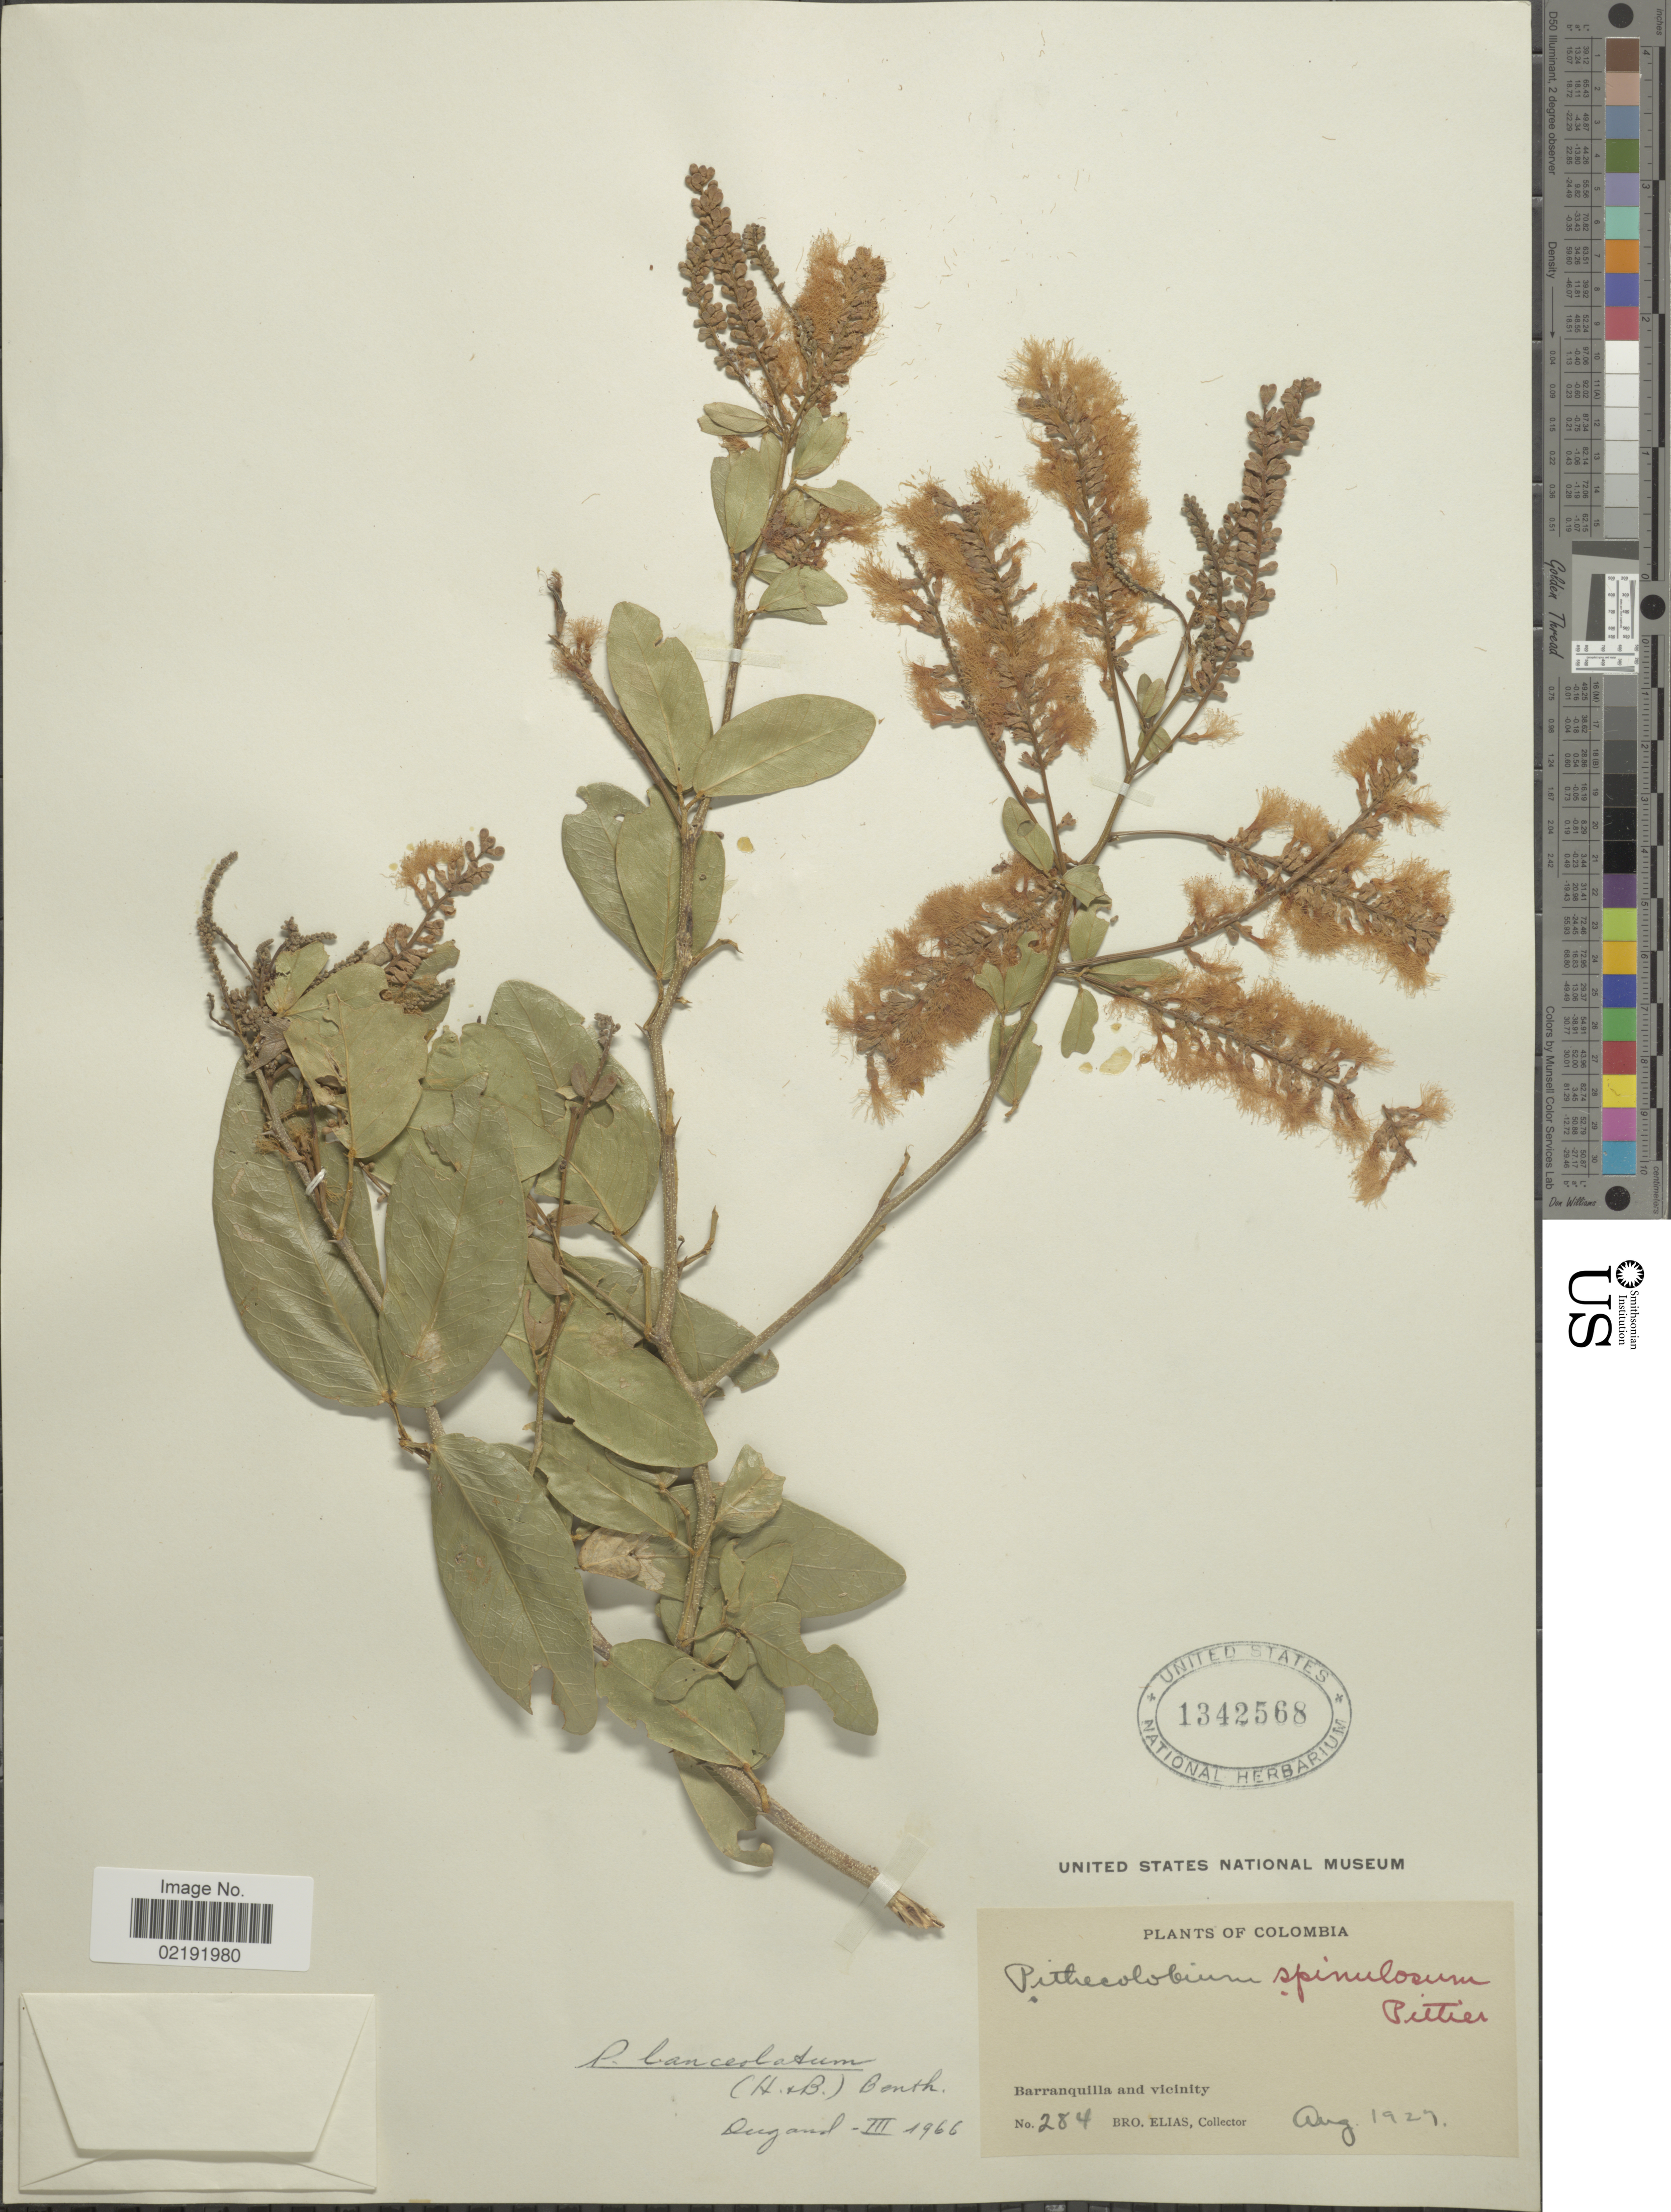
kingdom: Plantae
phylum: Tracheophyta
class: Magnoliopsida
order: Fabales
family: Fabaceae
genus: Pithecellobium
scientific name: Pithecellobium lanceolatum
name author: (Humb. & Bonpl. ex Willd.) Benth.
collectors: Bro. Elias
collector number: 284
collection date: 1927-08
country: Colombia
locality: Barranquilla and vicinity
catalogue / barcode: US 1342568